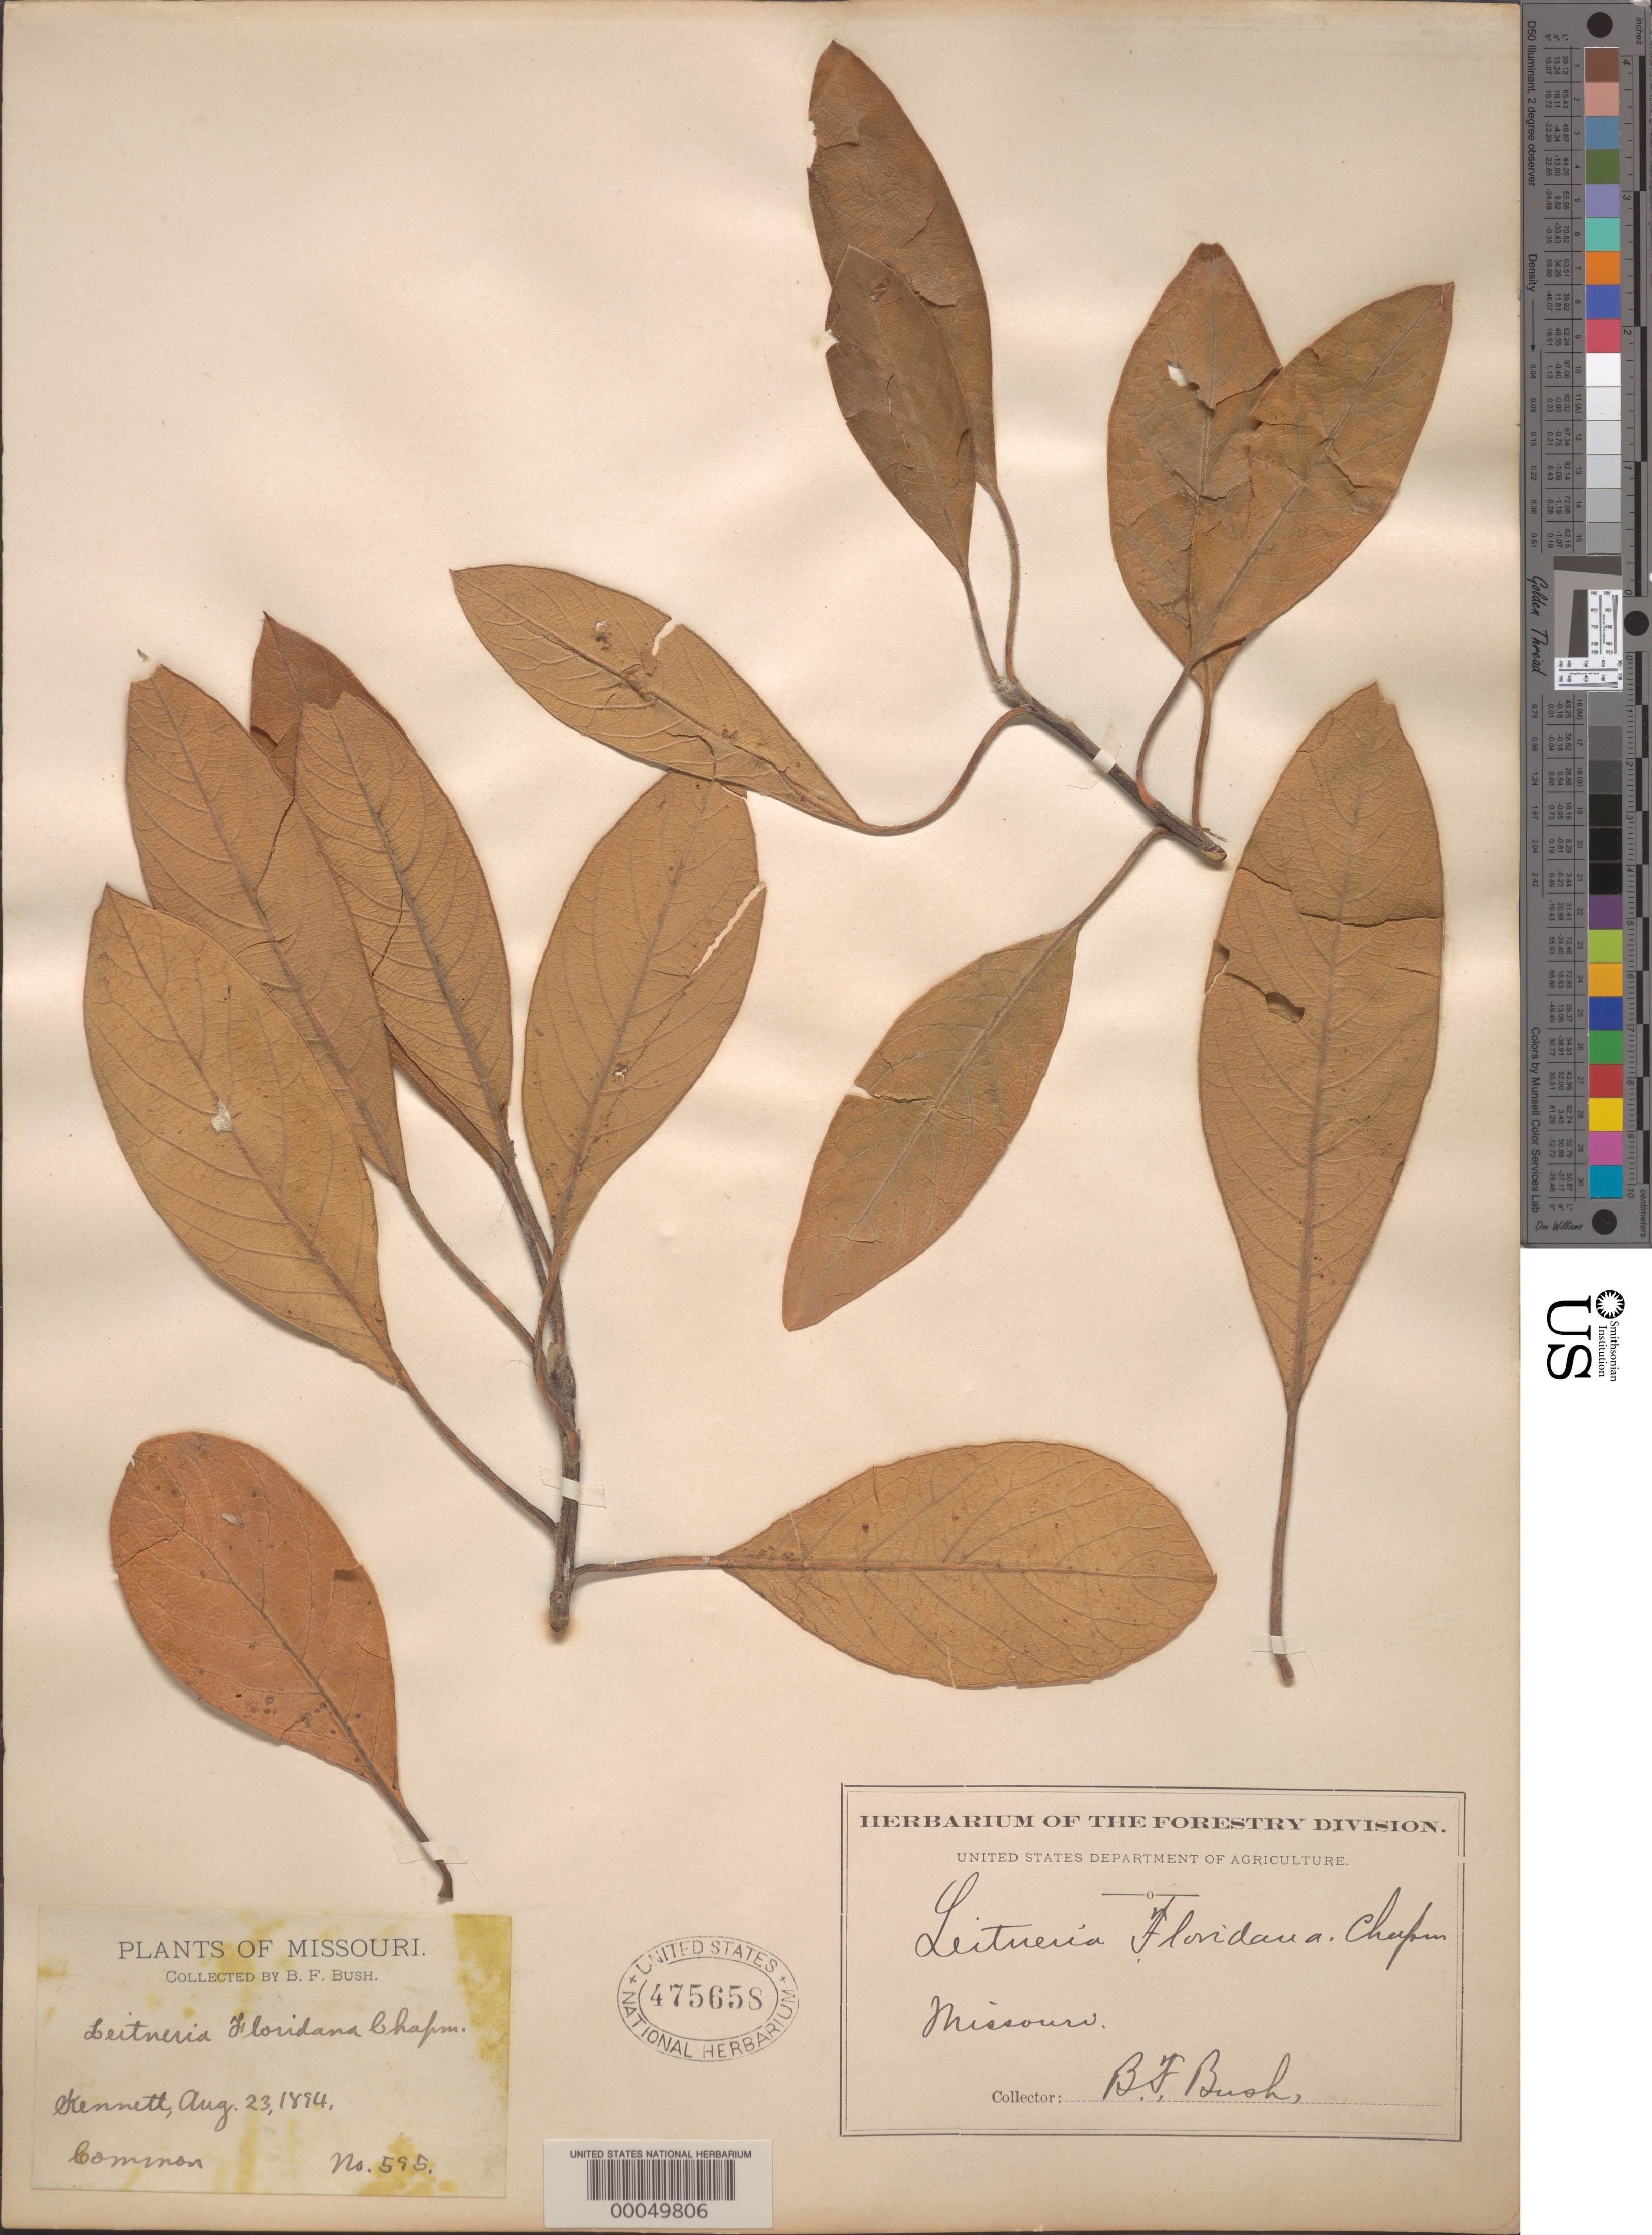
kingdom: Plantae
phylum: Tracheophyta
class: Magnoliopsida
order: Sapindales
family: Simaroubaceae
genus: Leitneria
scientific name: Leitneria floridana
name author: Chapm.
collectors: B. F. Bush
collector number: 595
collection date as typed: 23 Aug 1894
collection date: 1894-08-23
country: United States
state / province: Missouri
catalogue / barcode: US 475658